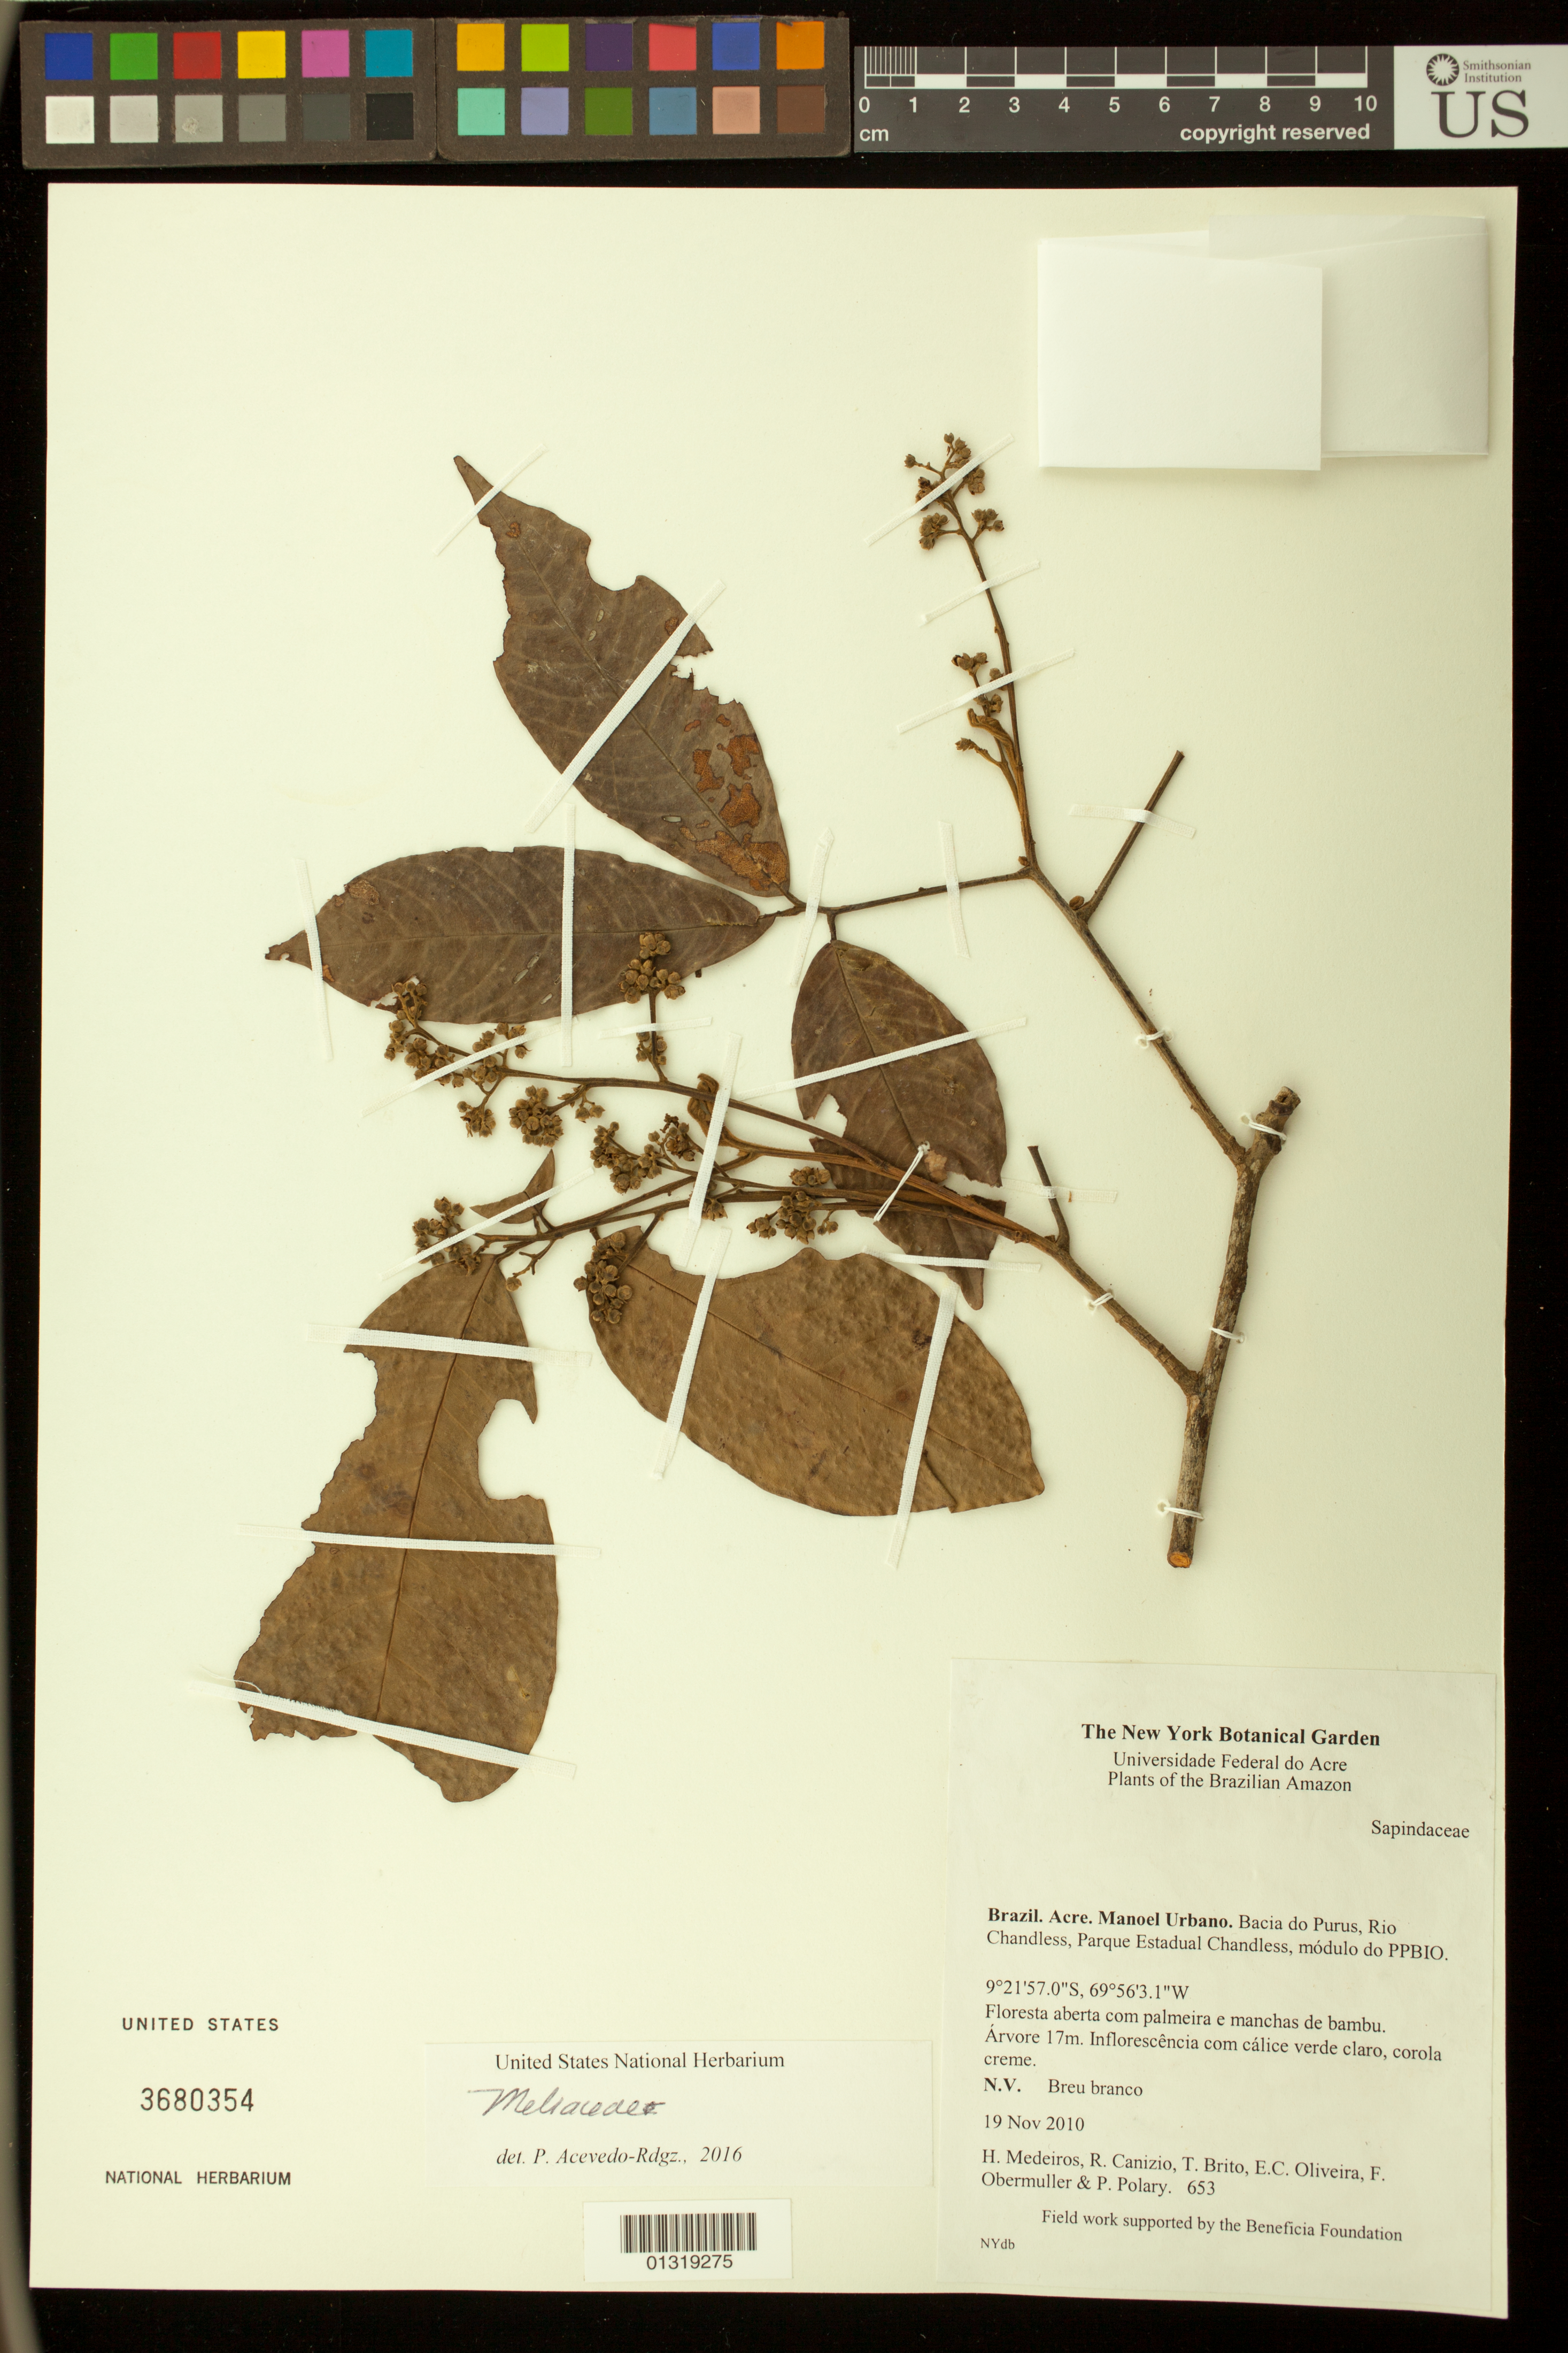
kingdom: Plantae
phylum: Tracheophyta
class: Magnoliopsida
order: Sapindales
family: Meliaceae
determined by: Acevedo-Rodríguez, P., (BOT), Smithsonian Institution - National Museum of Natural History (UNITED STATES)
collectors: H. Medeiros, R. Canizio, T. H. Brito, E. Oliveira, F. A. Obermuller & P. Polary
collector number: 653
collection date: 2010-11-19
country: Brazil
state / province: Acre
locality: Manoel Urbano. Bacia do Purus, Rio Chandless, Parque Estadual Chandless, módulo do PPBIO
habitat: Floresta aberta com palmeira e manchas de bambu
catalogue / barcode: US 3680354